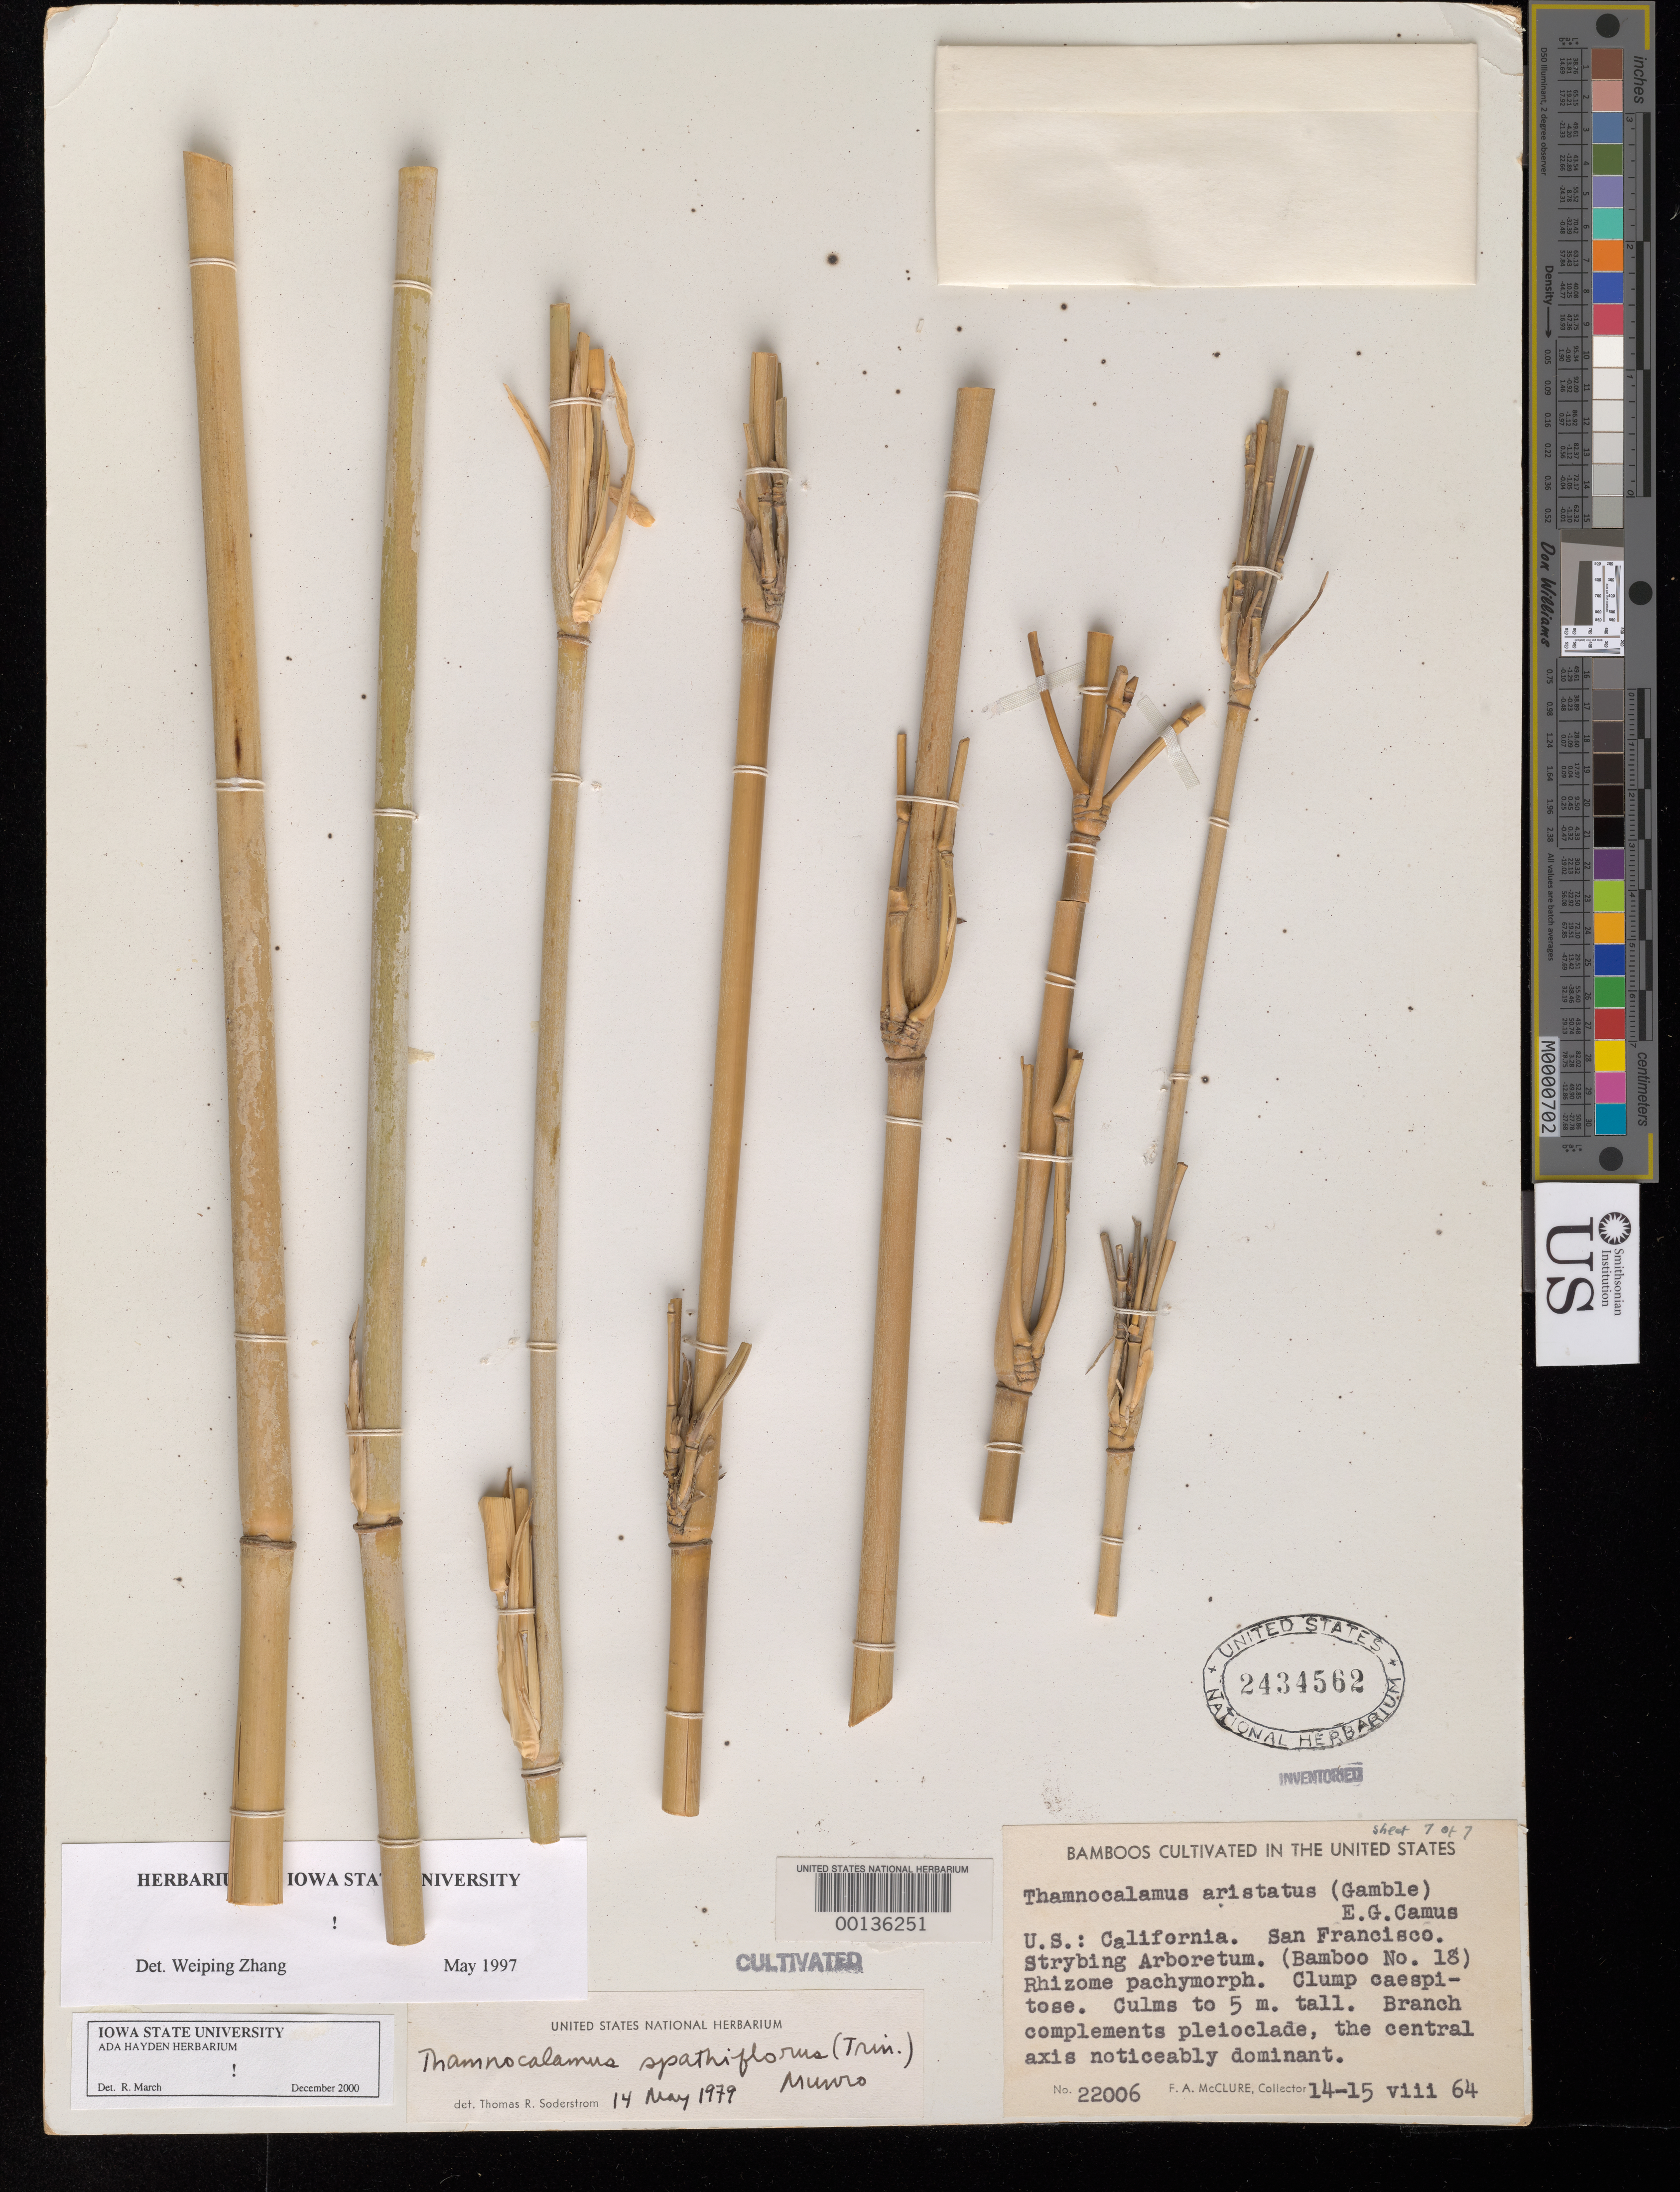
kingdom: Plantae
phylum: Tracheophyta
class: Liliopsida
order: Poales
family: Poaceae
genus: Thamnocalamus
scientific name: Thamnocalamus spathiflorus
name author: (Trin.) Munro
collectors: F. A. McClure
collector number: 22006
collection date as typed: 12 Aug 1964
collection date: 1964-08-12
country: United States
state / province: California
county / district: San Francisco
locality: San francisco, strybing arboretum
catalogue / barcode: US 2434562